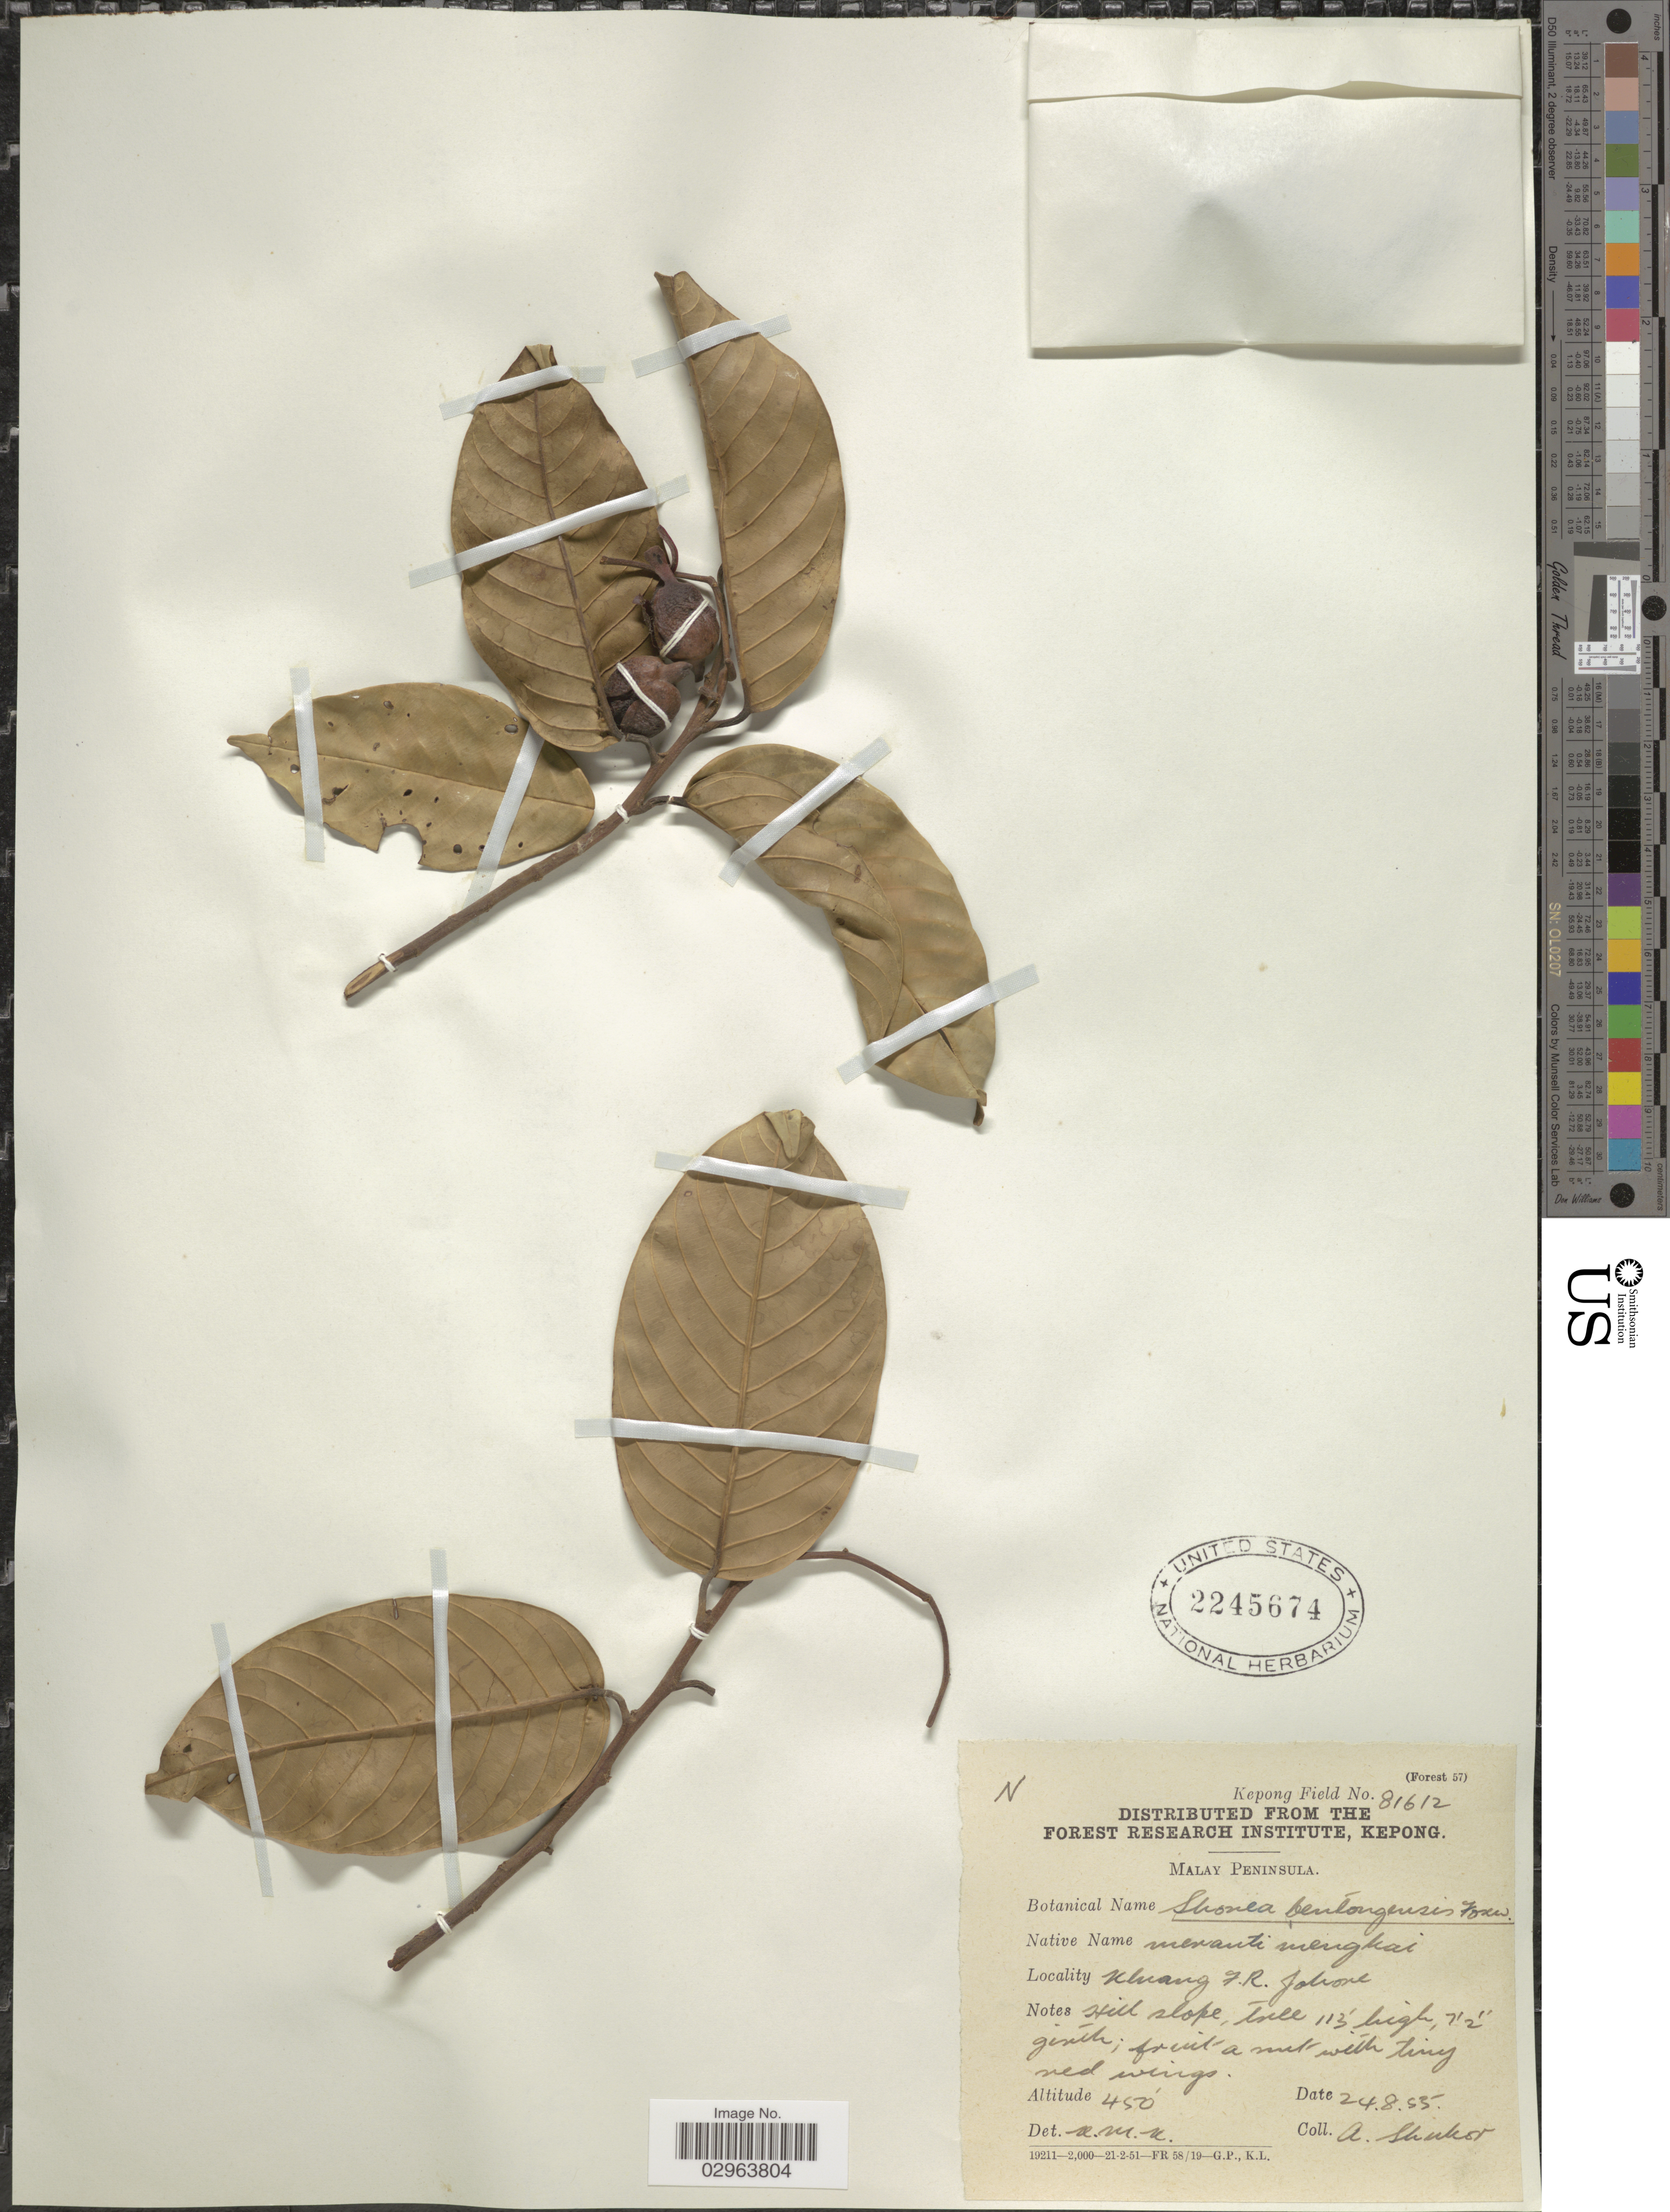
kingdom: Plantae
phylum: Tracheophyta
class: Magnoliopsida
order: Malvales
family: Dipterocarpaceae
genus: Anthoshorea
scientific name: Anthoshorea bentongensis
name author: (Foxw.) P.S. Ashton & J. Heck.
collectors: A. Shukor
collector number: Kepong Field 81612?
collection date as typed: Transcribed d/m/y: 24/8/55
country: Malaysia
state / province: Johor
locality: Kluang F.R. Johore. Malay Peninsula.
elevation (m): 137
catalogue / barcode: US 2245674